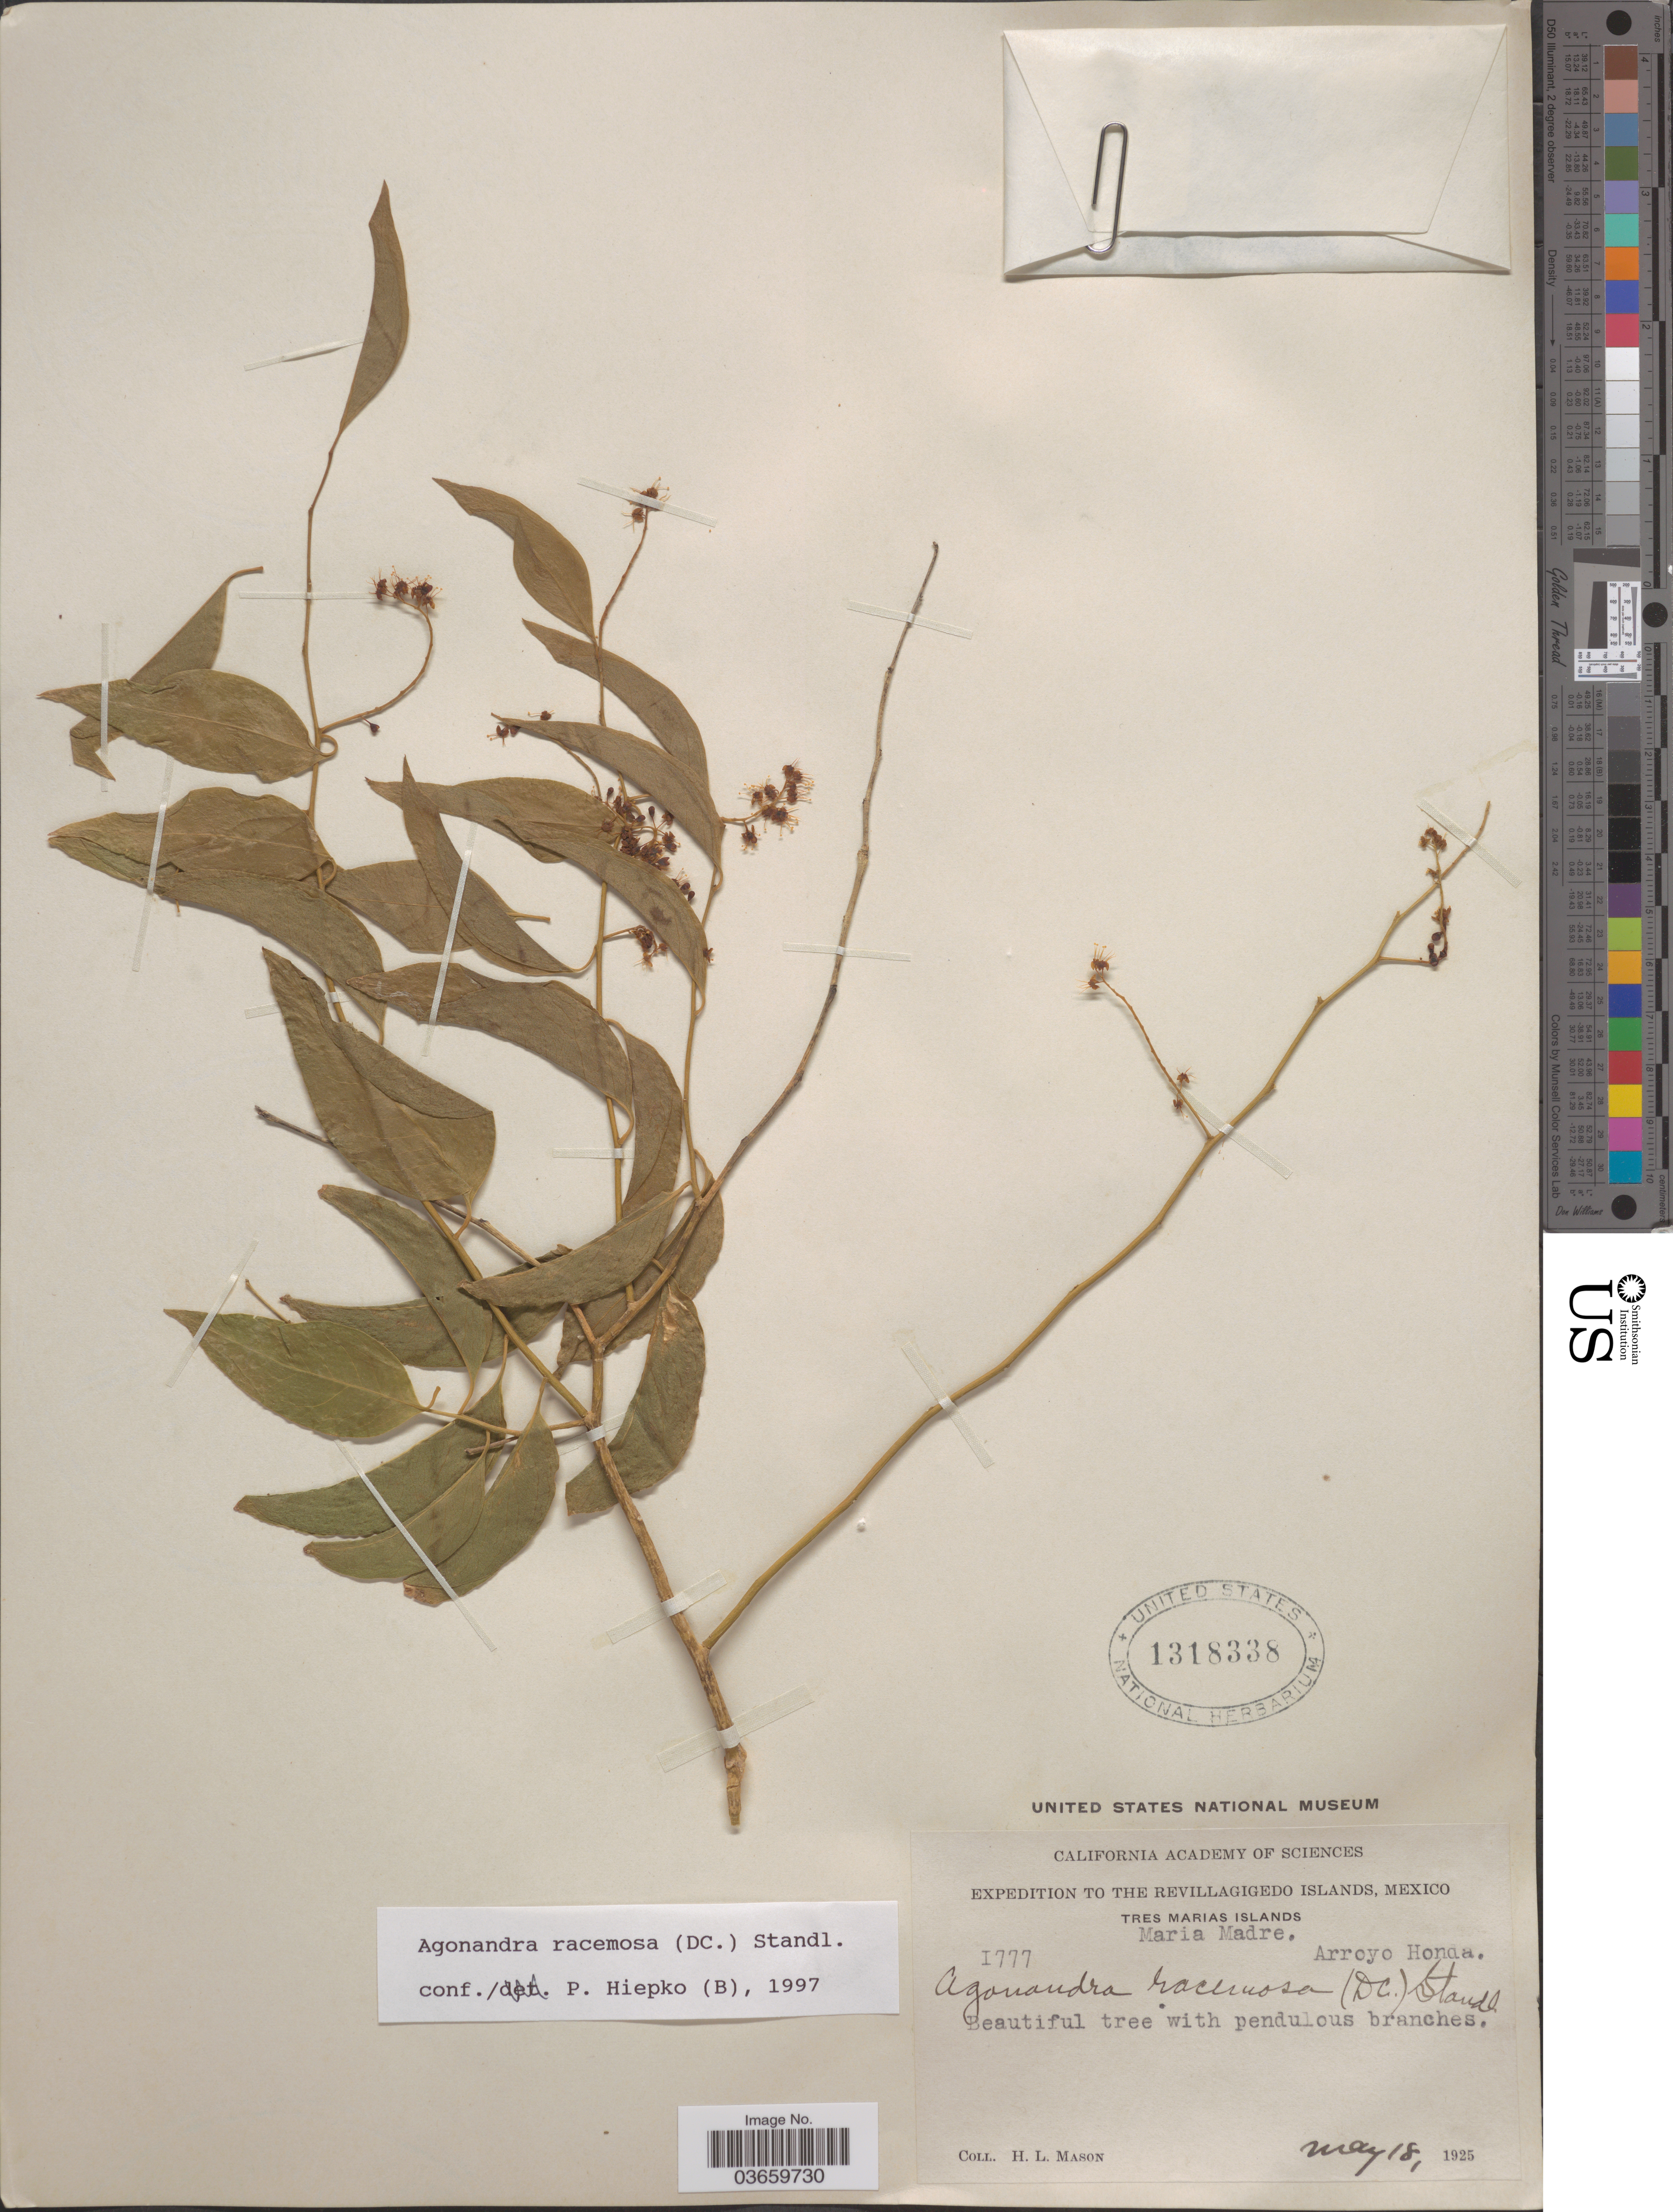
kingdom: Plantae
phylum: Tracheophyta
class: Magnoliopsida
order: Santalales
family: Opiliaceae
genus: Agonandra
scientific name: Agonandra racemosa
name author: (DC.) Standl.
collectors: H. L. Mason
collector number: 1777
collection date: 1925-05-18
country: Mexico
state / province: Colima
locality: The Revillagigedo Islands. Tres Marias Islands. Maria Madre. Arroyo Honda. [unsure placement]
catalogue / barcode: US 1318338